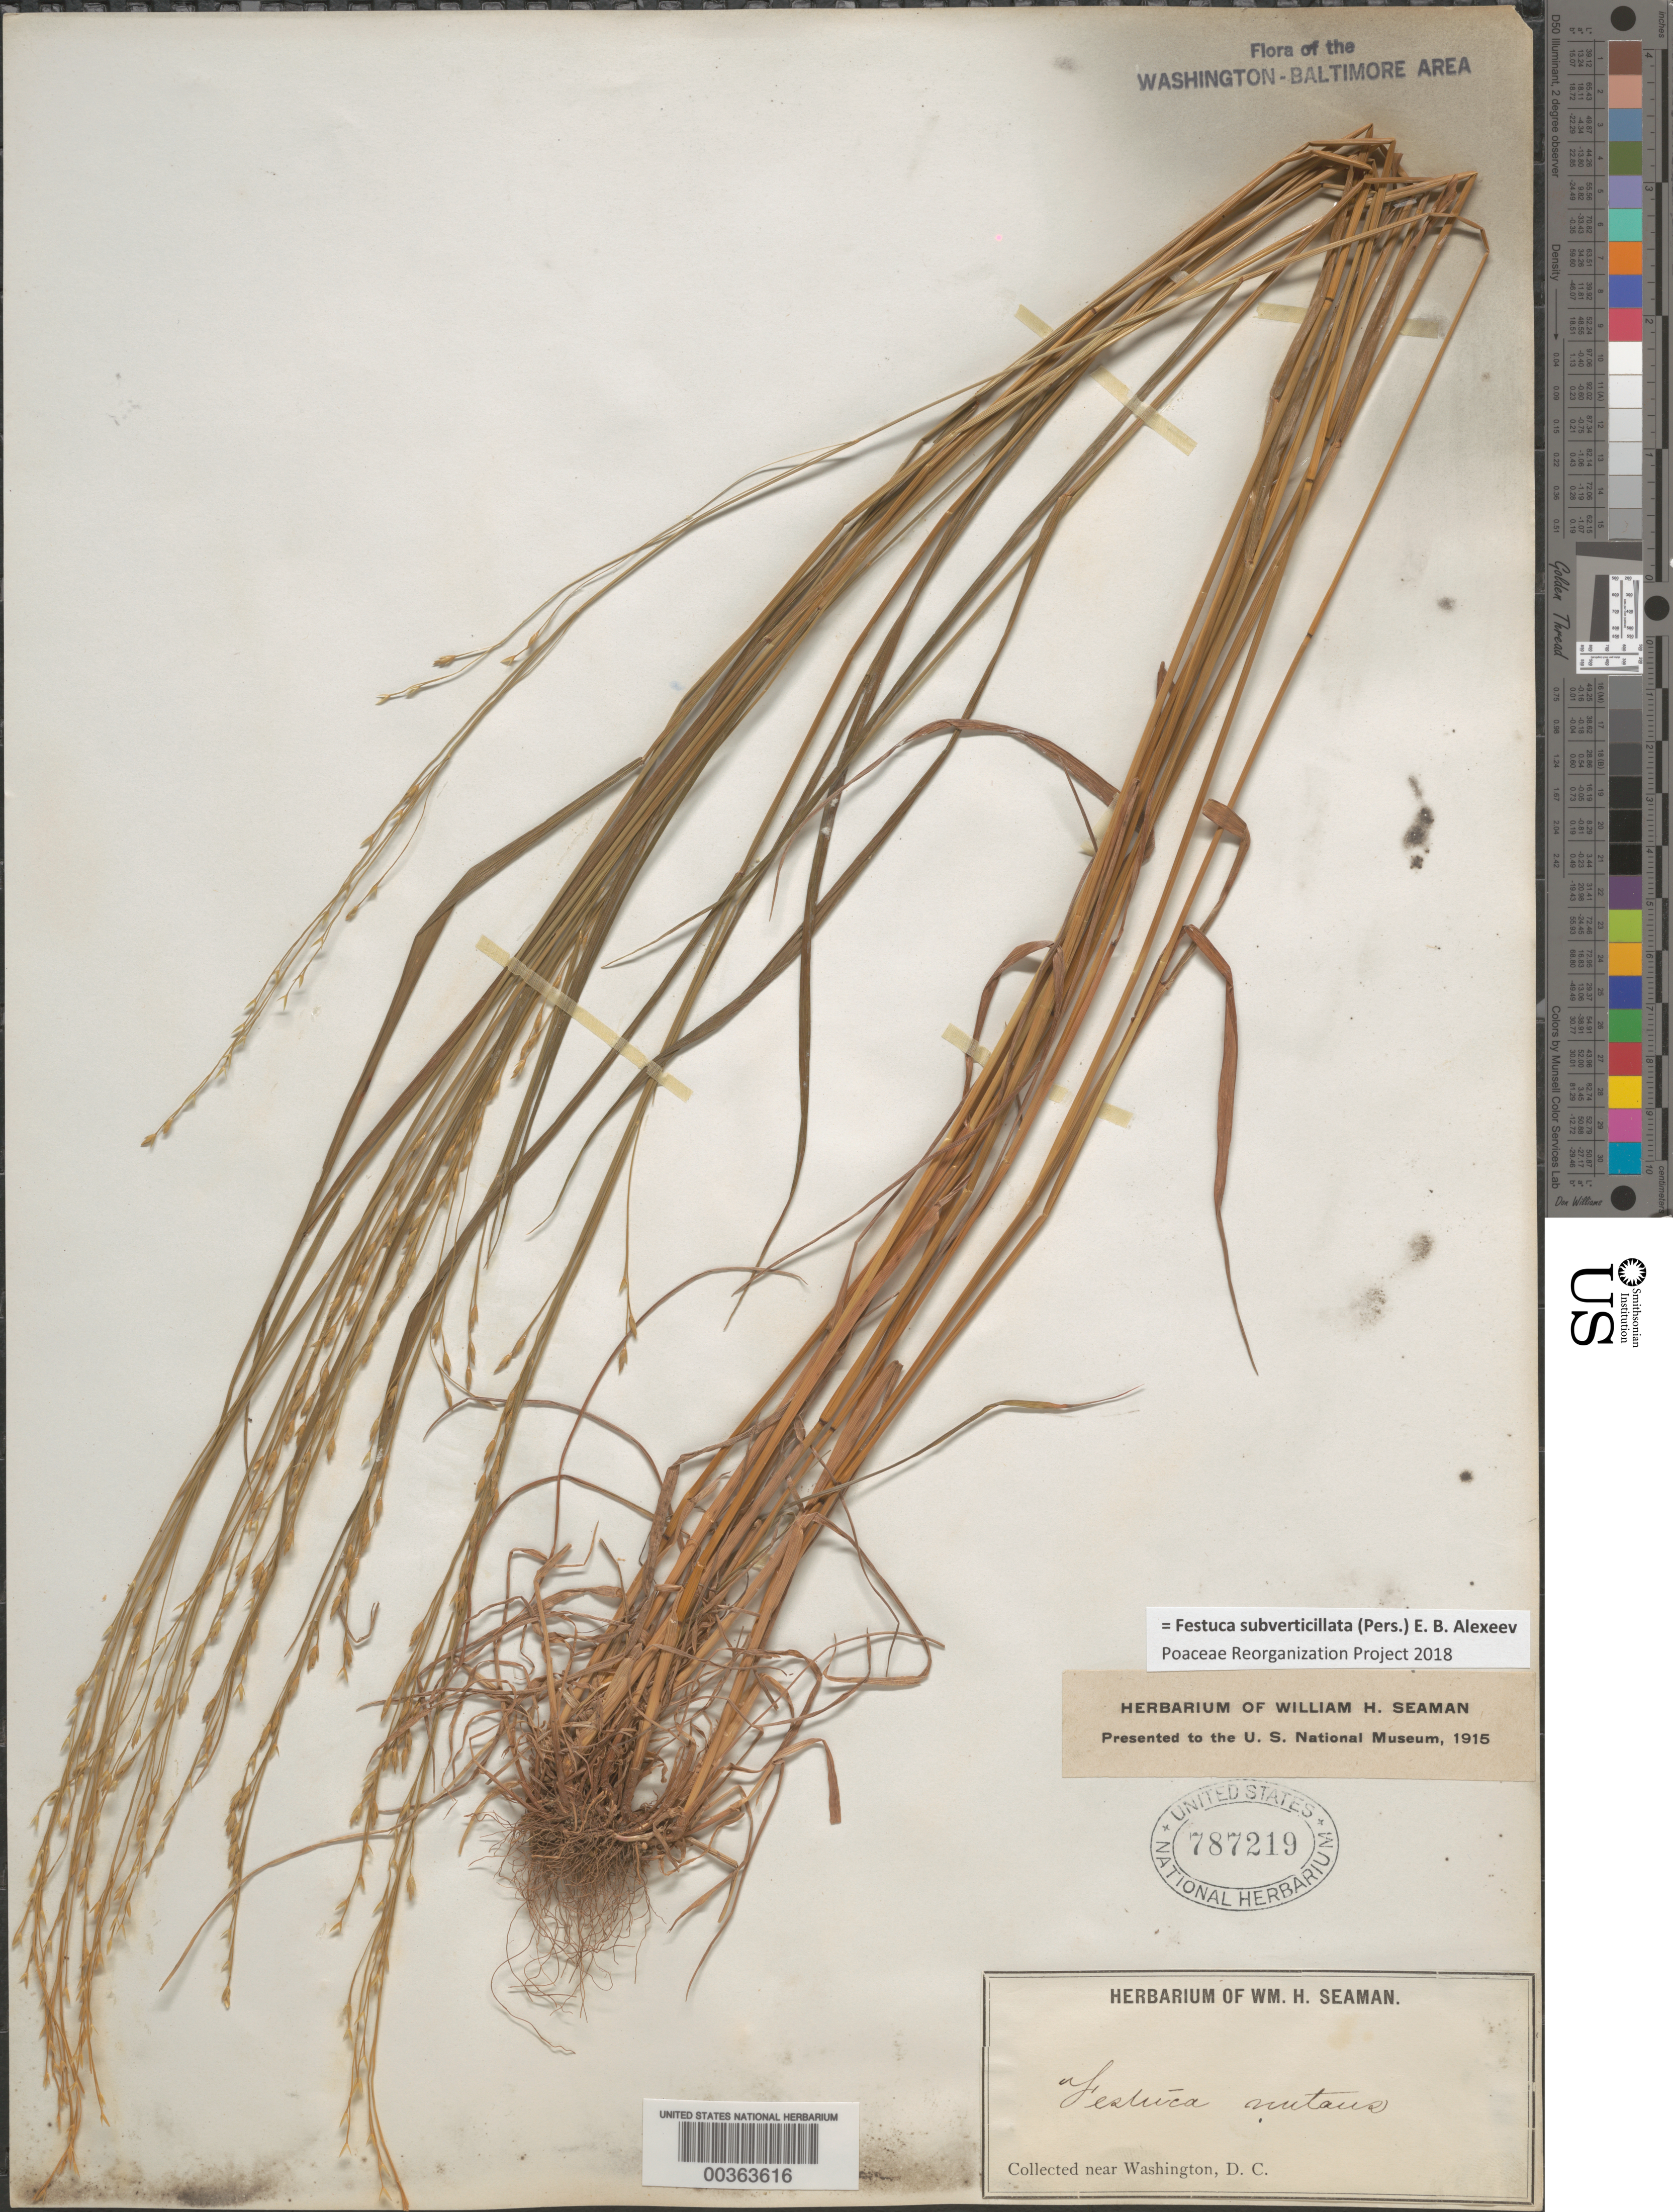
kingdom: Plantae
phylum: Tracheophyta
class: Liliopsida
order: Poales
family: Poaceae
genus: Festuca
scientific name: Festuca subverticillata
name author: (Pers.) E.B. Alexeev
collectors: W. Seaman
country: United States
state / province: District of Columbia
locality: Washington DC area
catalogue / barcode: US 787219